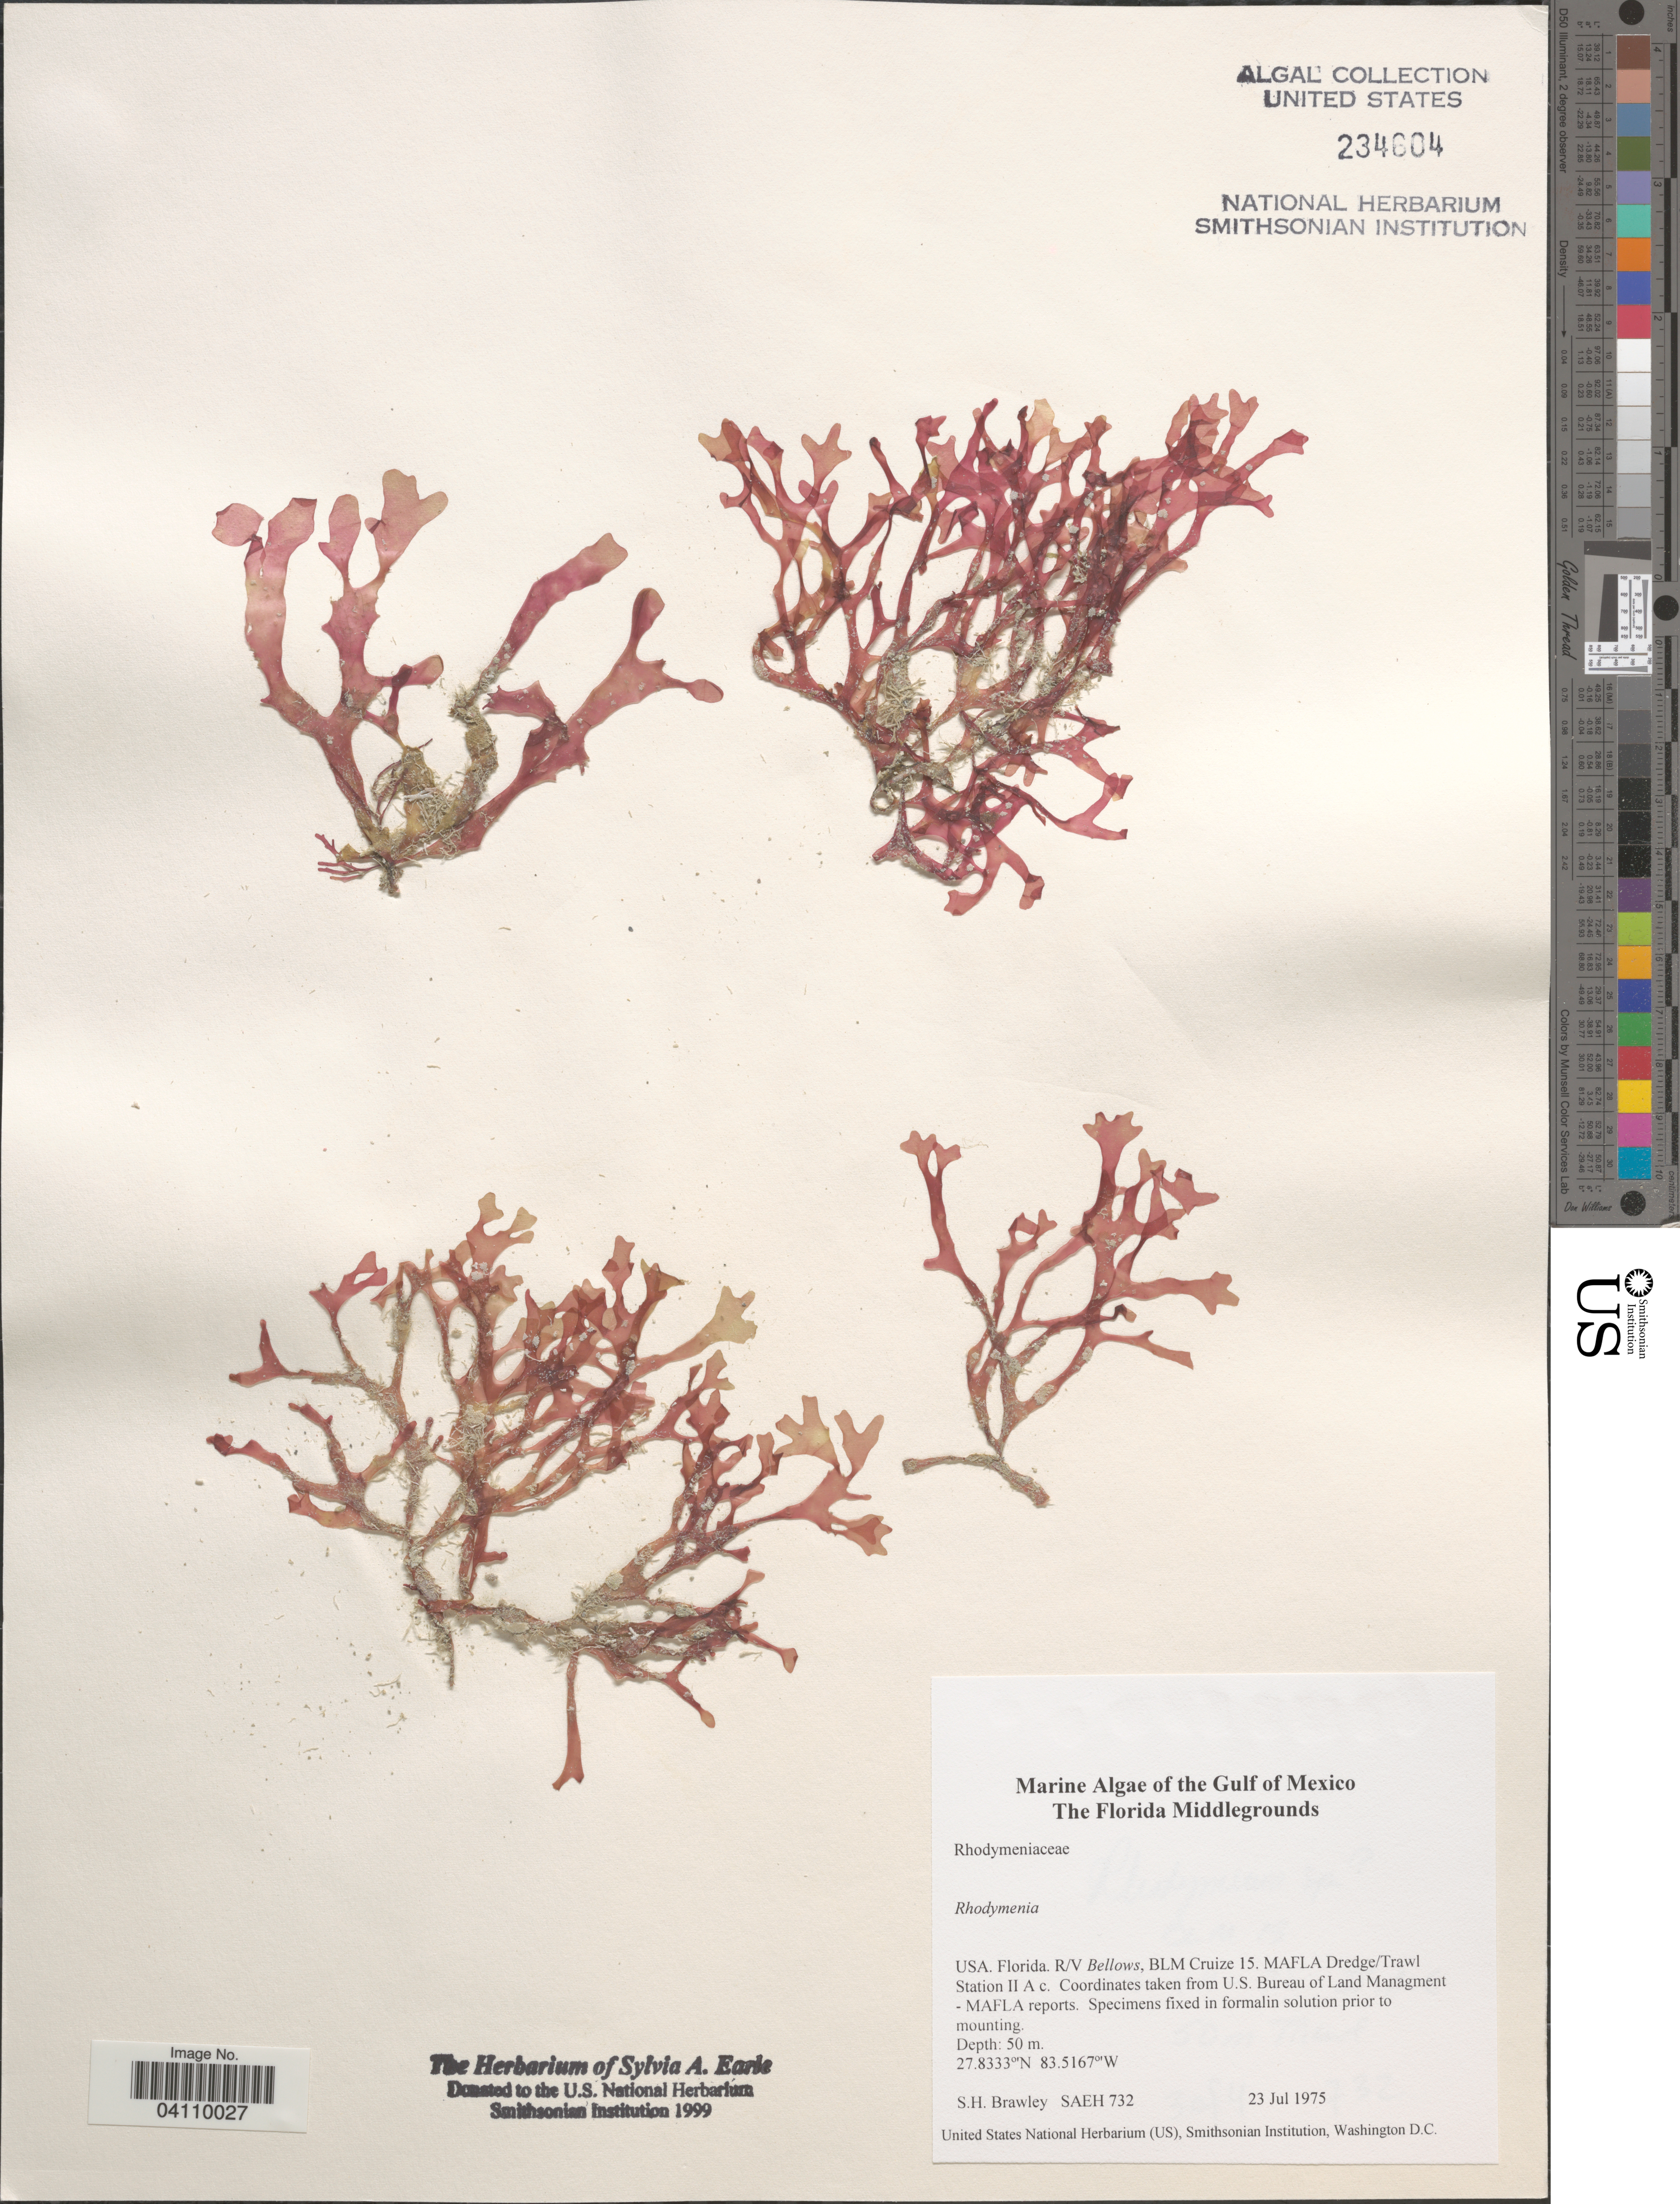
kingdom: Plantae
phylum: Rhodophyta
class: Florideophyceae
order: Rhodymeniales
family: Rhodymeniaceae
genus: Rhodymenia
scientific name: Rhodymenia sp.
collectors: S. Brawley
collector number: SAEH 732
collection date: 1975-07-23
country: United States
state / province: Florida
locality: The Gulf of Mexico. The Florida Middlegrounds. R/V Bellows, BLM Cruize 15. MAFLA Dredge/Trawl Station II A c. Coordinates taken from U.S. Bureau of Land Managment - MAFLA reports [unsure placement].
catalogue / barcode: US 234604